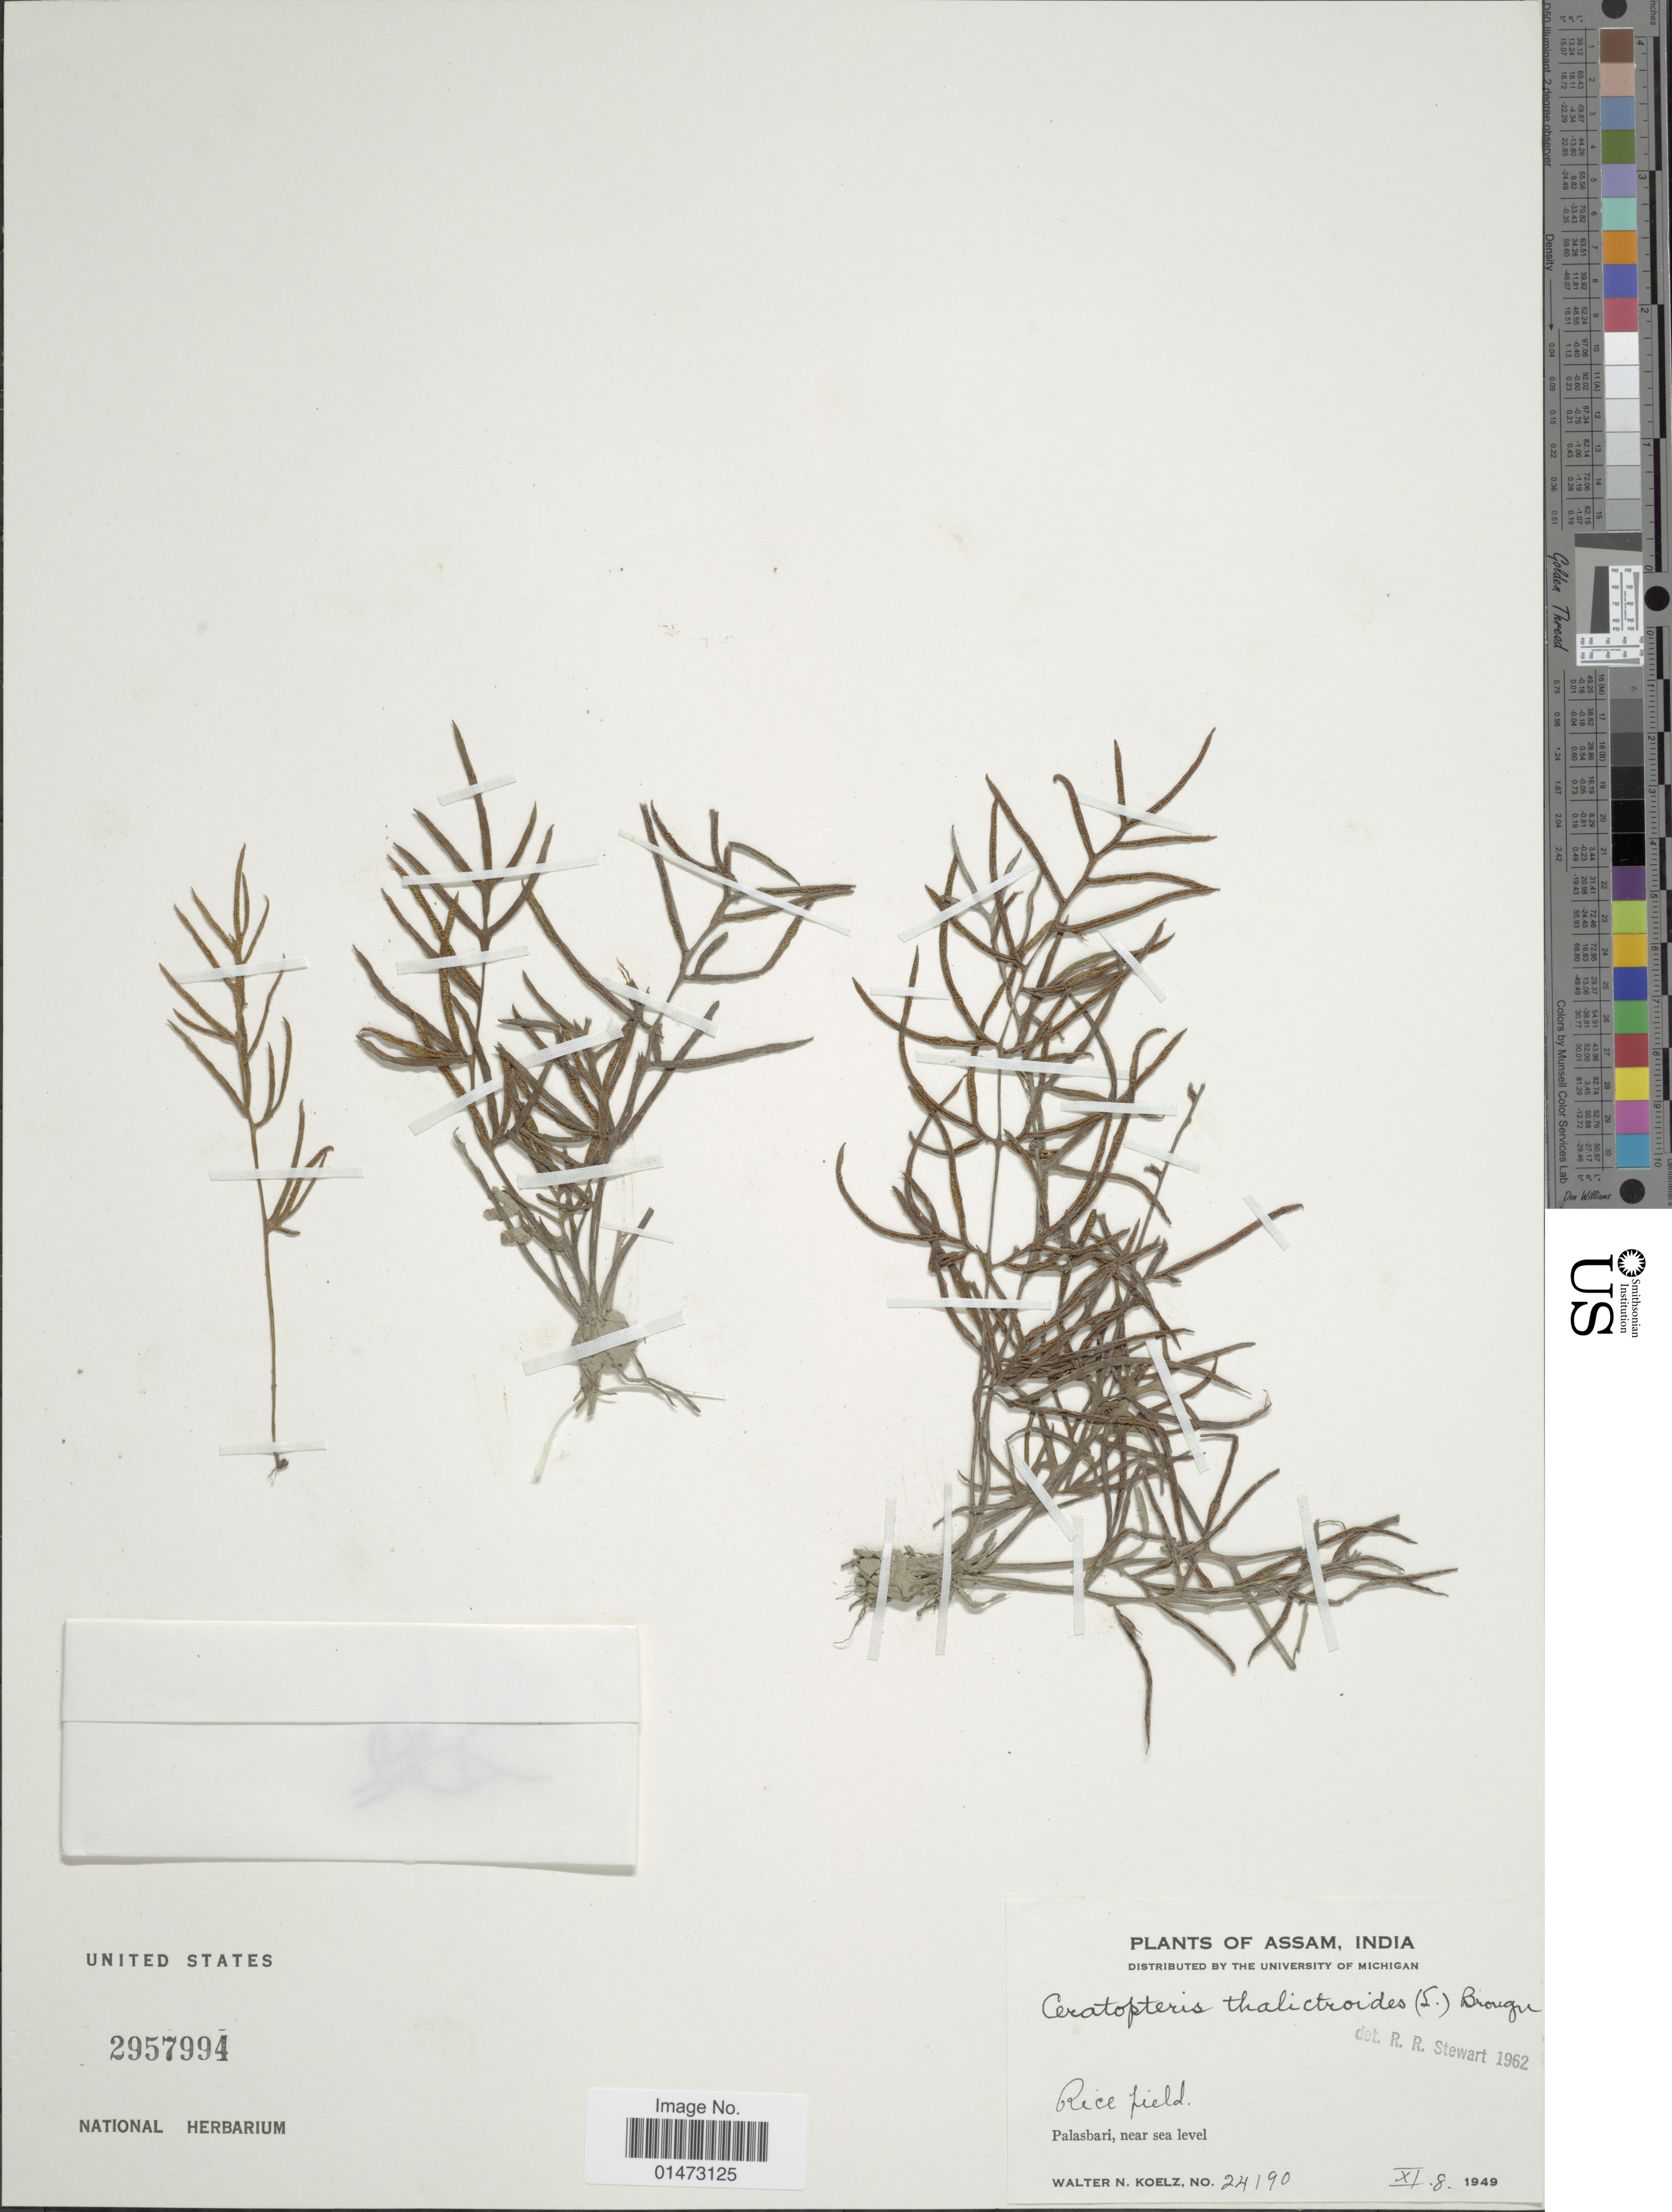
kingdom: Plantae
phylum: Tracheophyta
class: Polypodiopsida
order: Polypodiales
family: Pteridaceae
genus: Ceratopteris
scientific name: Ceratopteris thalictroides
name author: (L.) Brongn.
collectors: W. N. Koelz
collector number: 24190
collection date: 1949-11-08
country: India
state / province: Assam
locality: Palasbari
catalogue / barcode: US 2957994